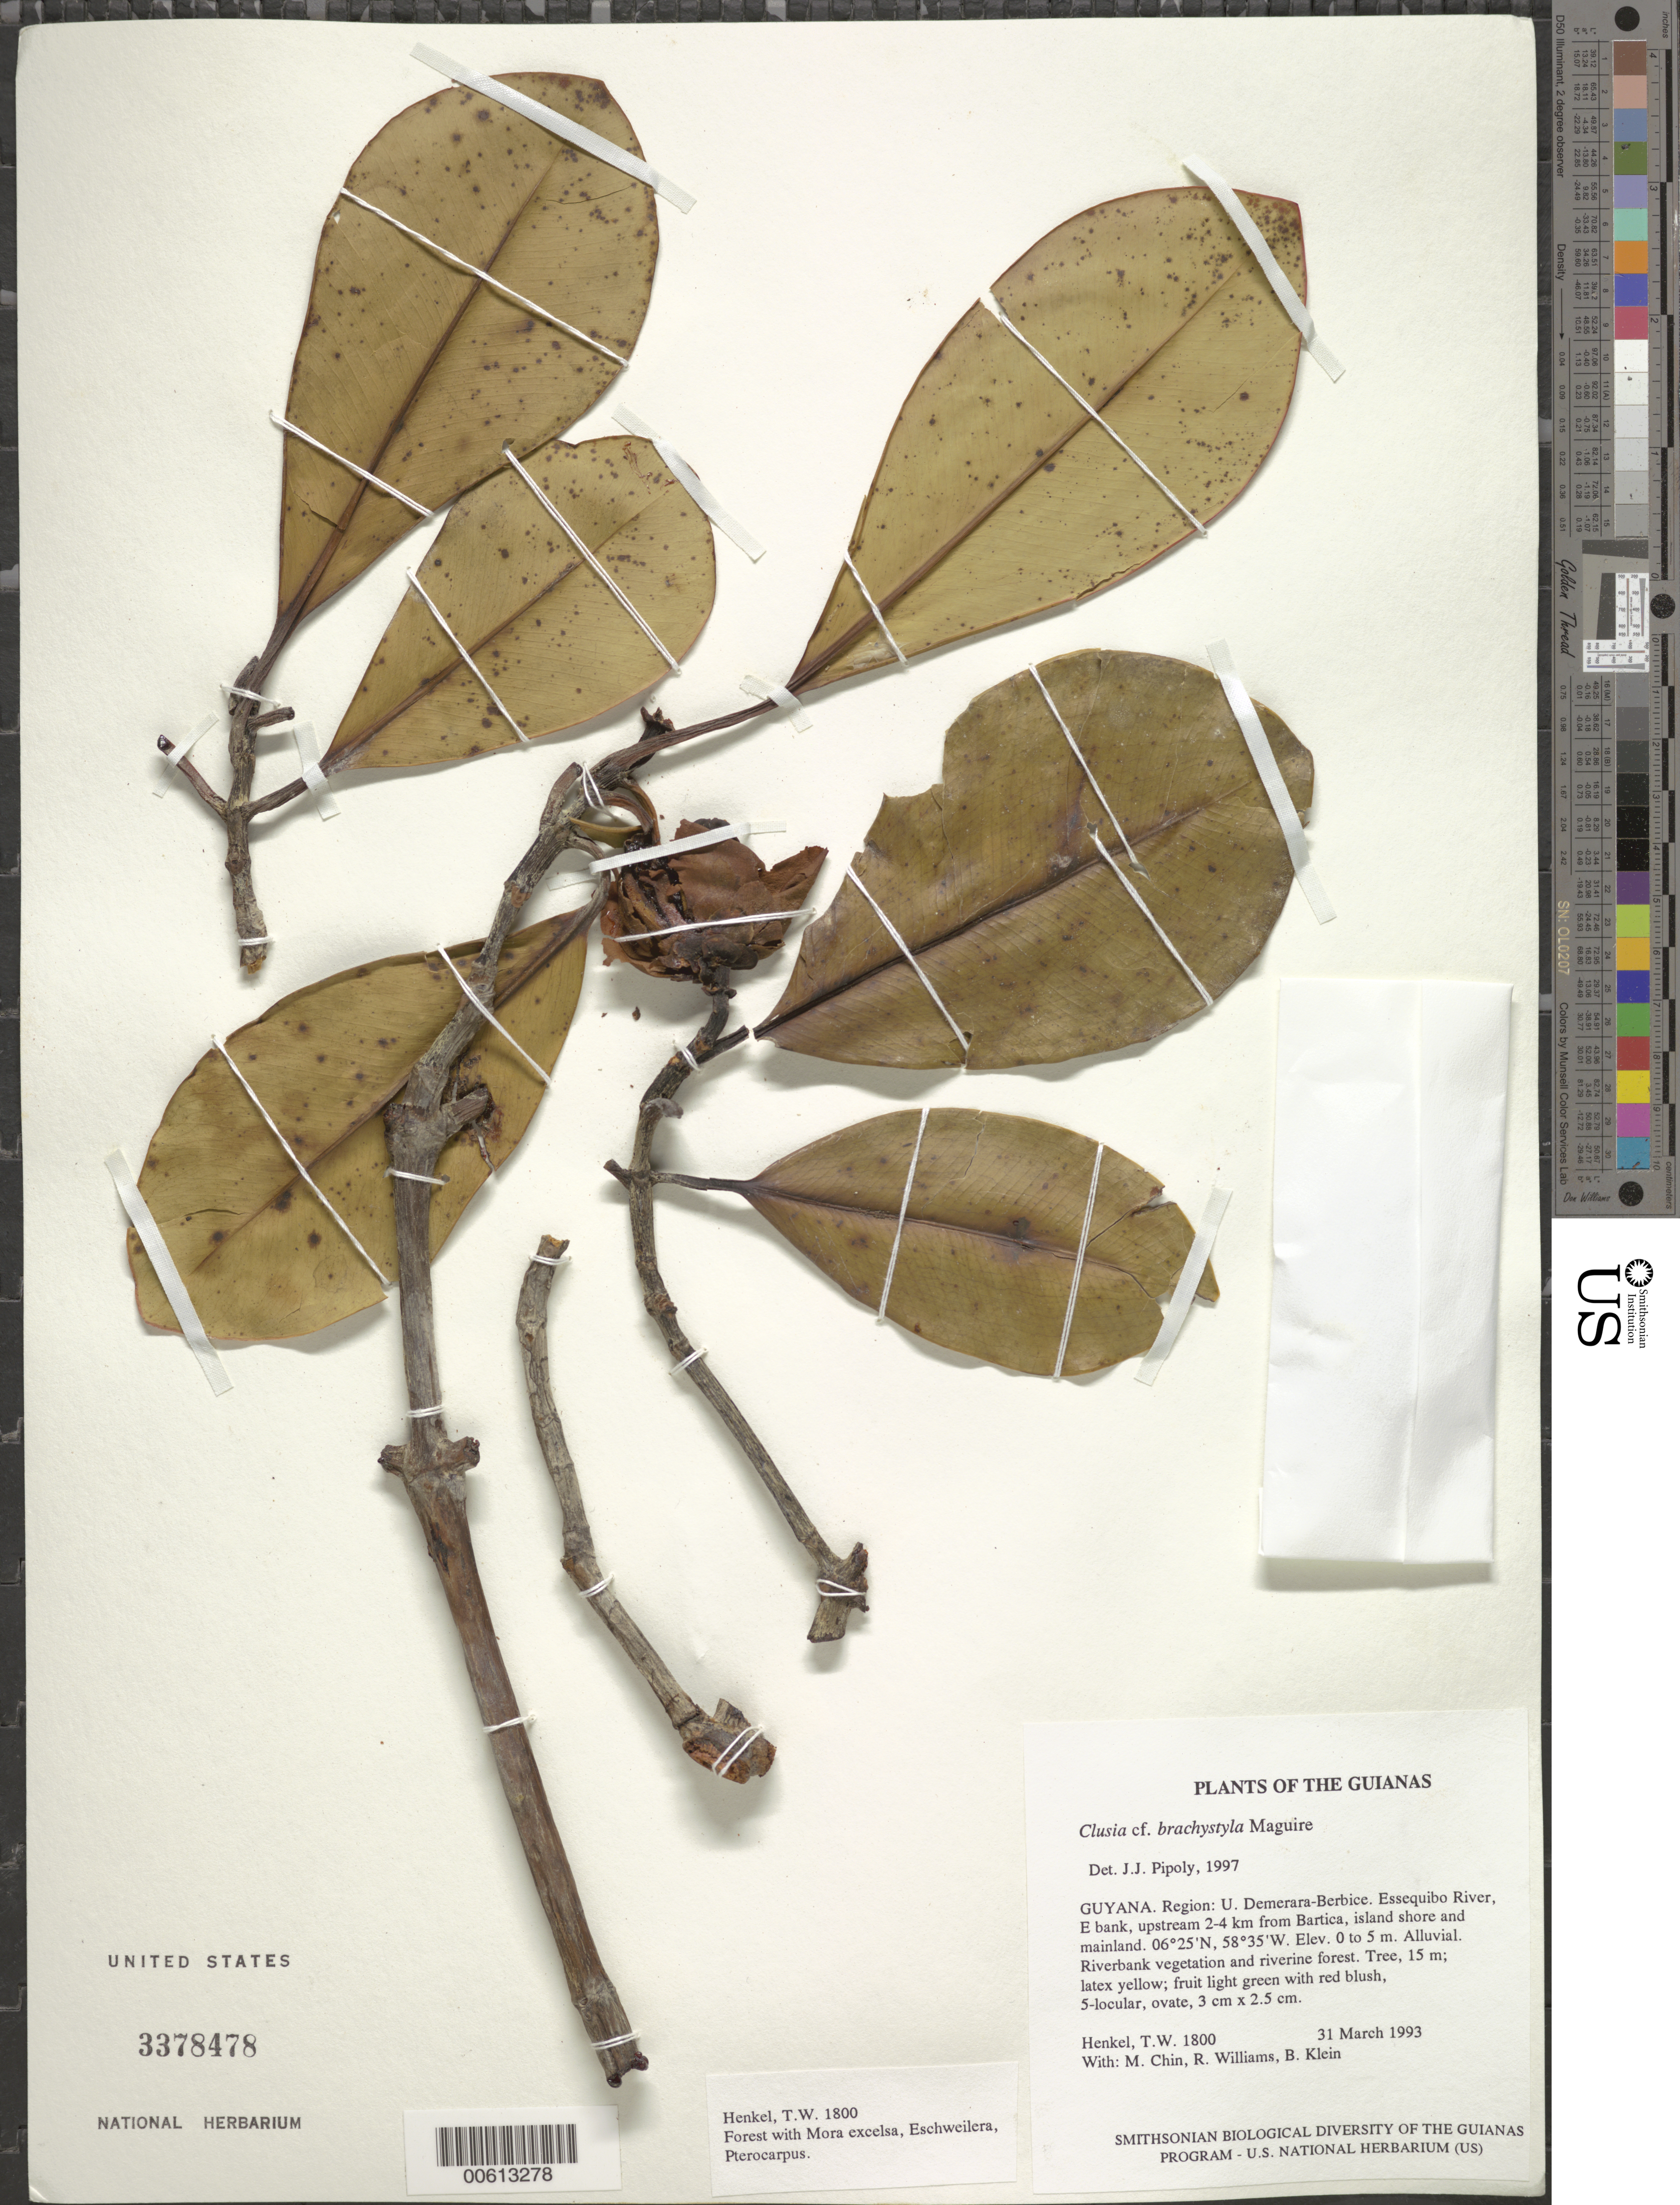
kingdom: Plantae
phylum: Tracheophyta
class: Magnoliopsida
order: Malpighiales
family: Clusiaceae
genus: Clusia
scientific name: Clusia brachystyla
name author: Maguire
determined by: Pipoly, J. J., III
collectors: T. Henkel, M. Chin, R. Williams & B. Klein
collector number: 1800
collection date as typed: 31 March 1993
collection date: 1993-03-31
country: Guyana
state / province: U. Demerara-Berbice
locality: Essequibo River, E bank, upstream 2-4 km from Bartica, island shore and mainland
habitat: Alluvial. Riverbank vegetation and riverine forest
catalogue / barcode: US 3378478